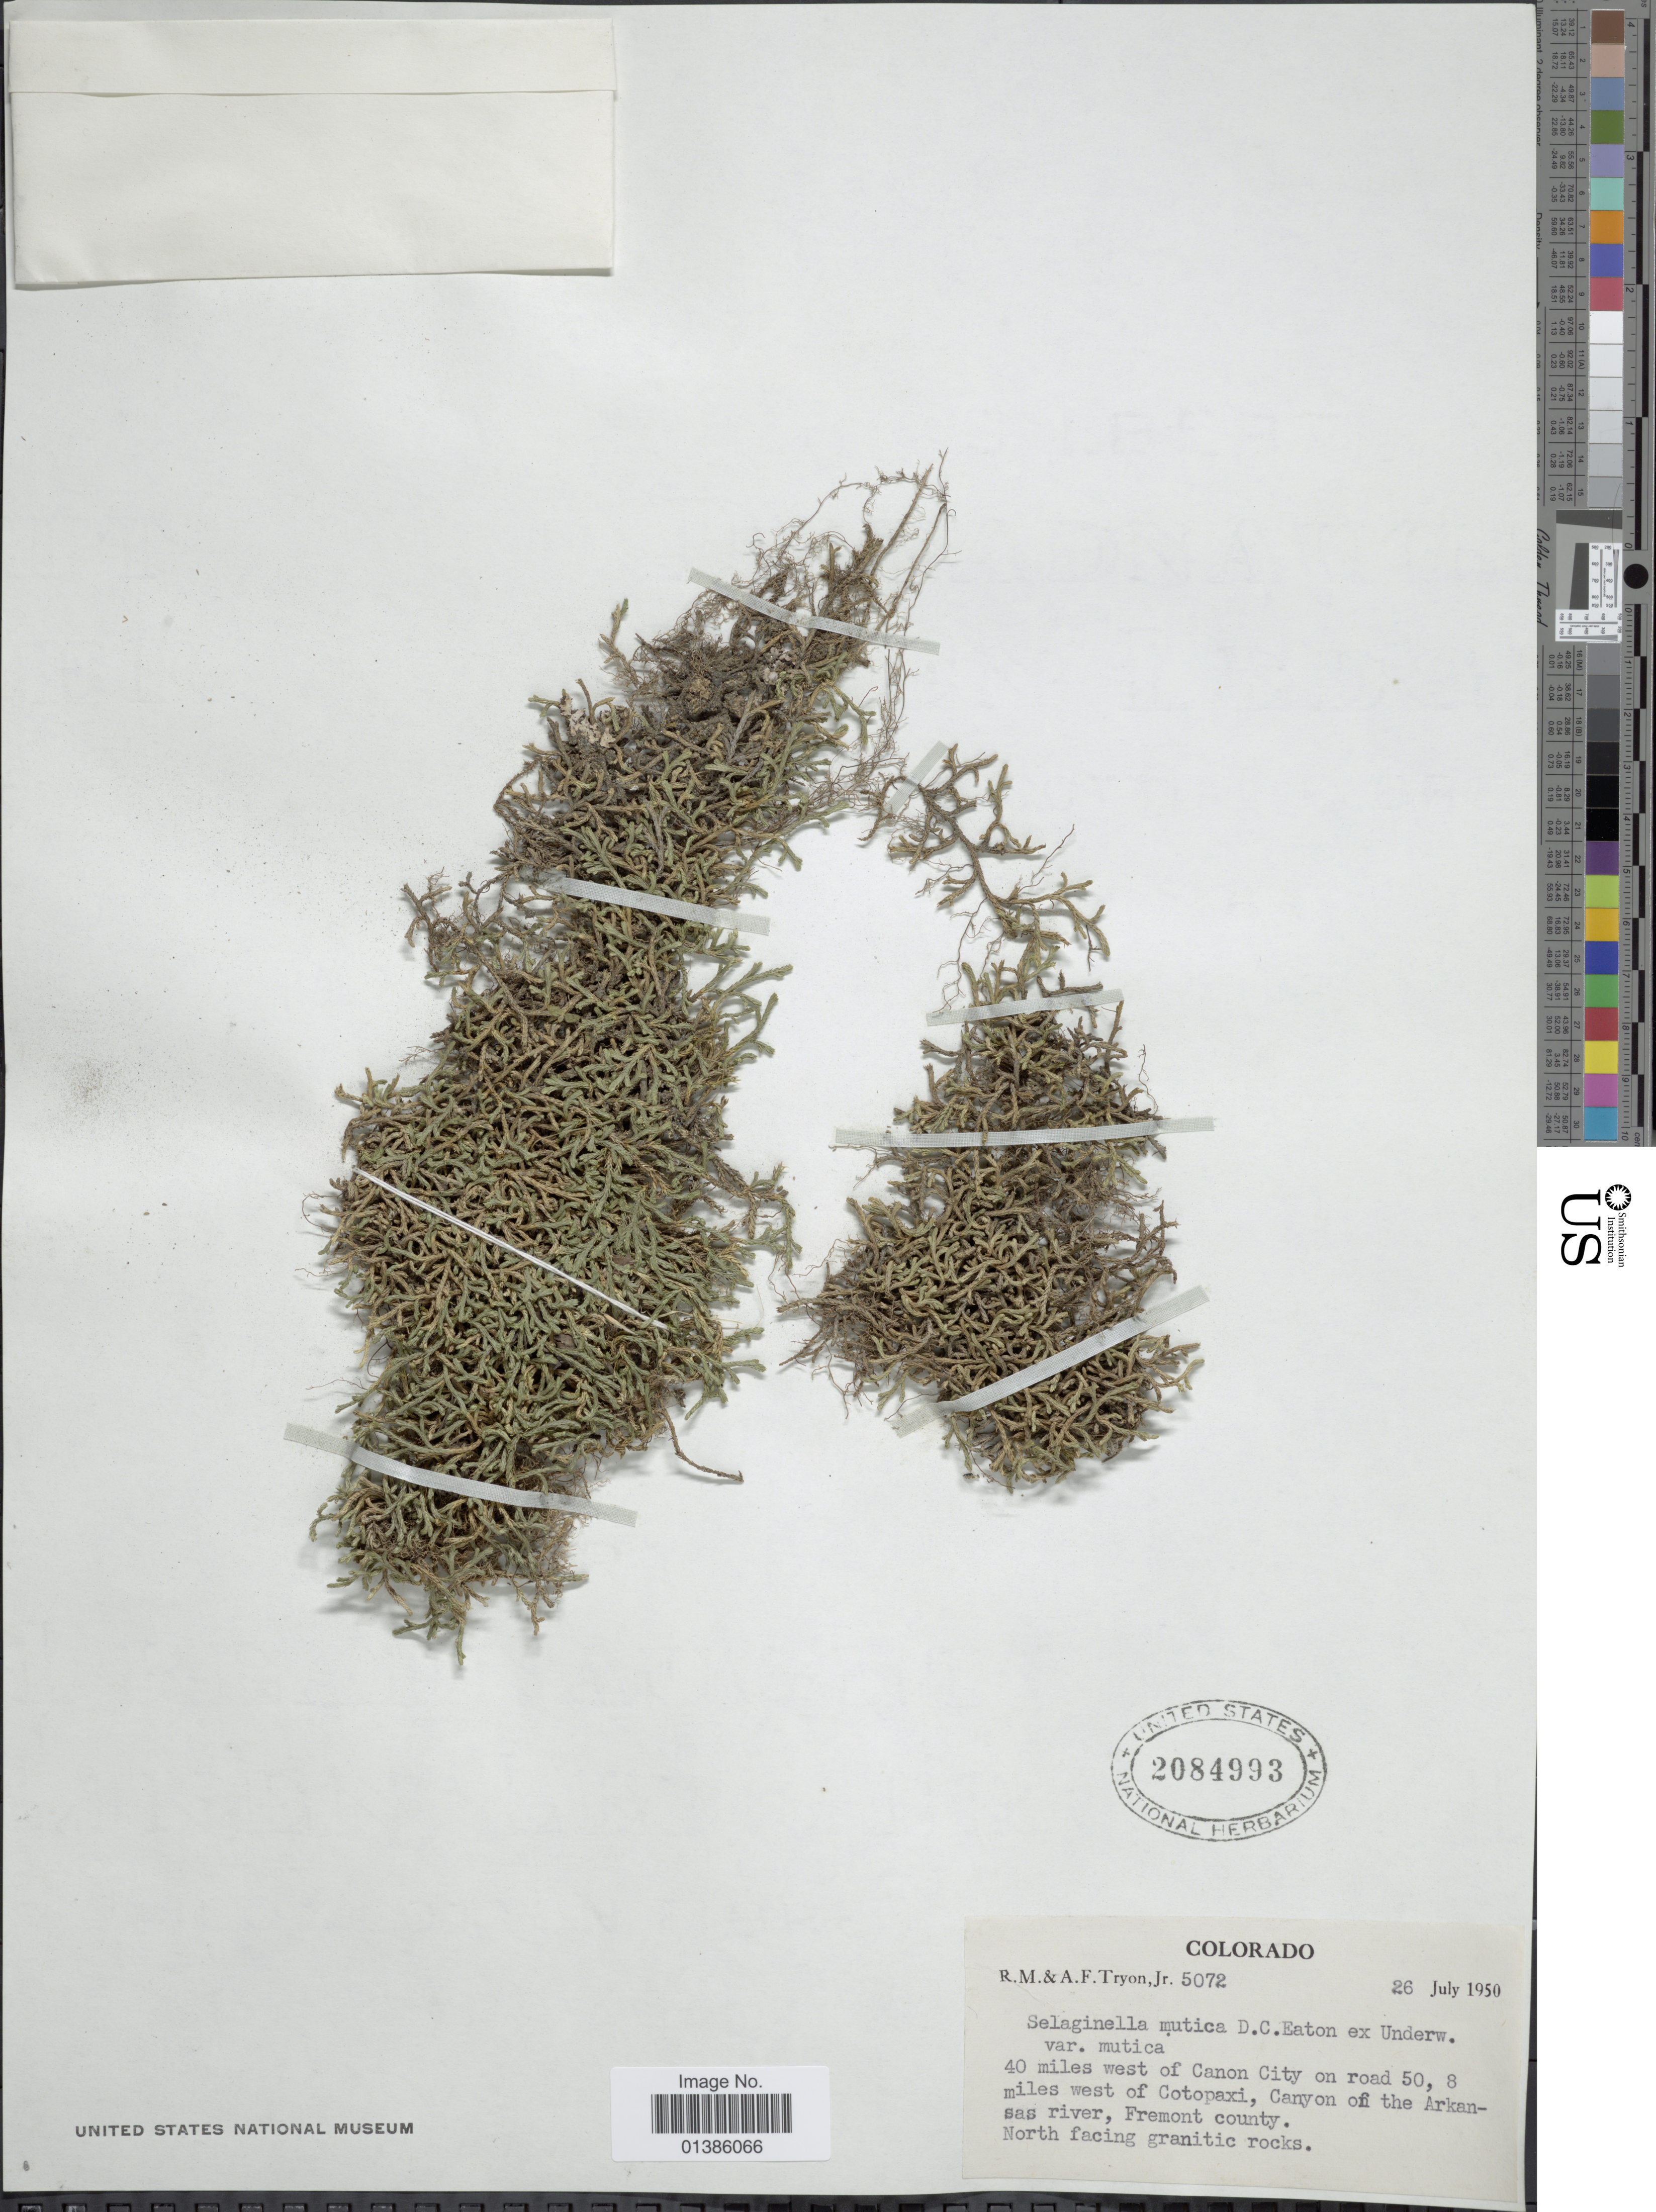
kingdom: Plantae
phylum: Tracheophyta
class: Lycopodiopsida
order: Selaginellales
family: Selaginellaceae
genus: Selaginella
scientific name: Selaginella mutica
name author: D.C. Eaton in Underw.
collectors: R. M. Tryon & A. F. Tryon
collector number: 5072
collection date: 1950-07-26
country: United States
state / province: Colorado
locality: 40 miles west of Canon City on road 50, 8 miles west of Cotopaxi, Canyon of the Arkansas river, Fremont county.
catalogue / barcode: US 2084993